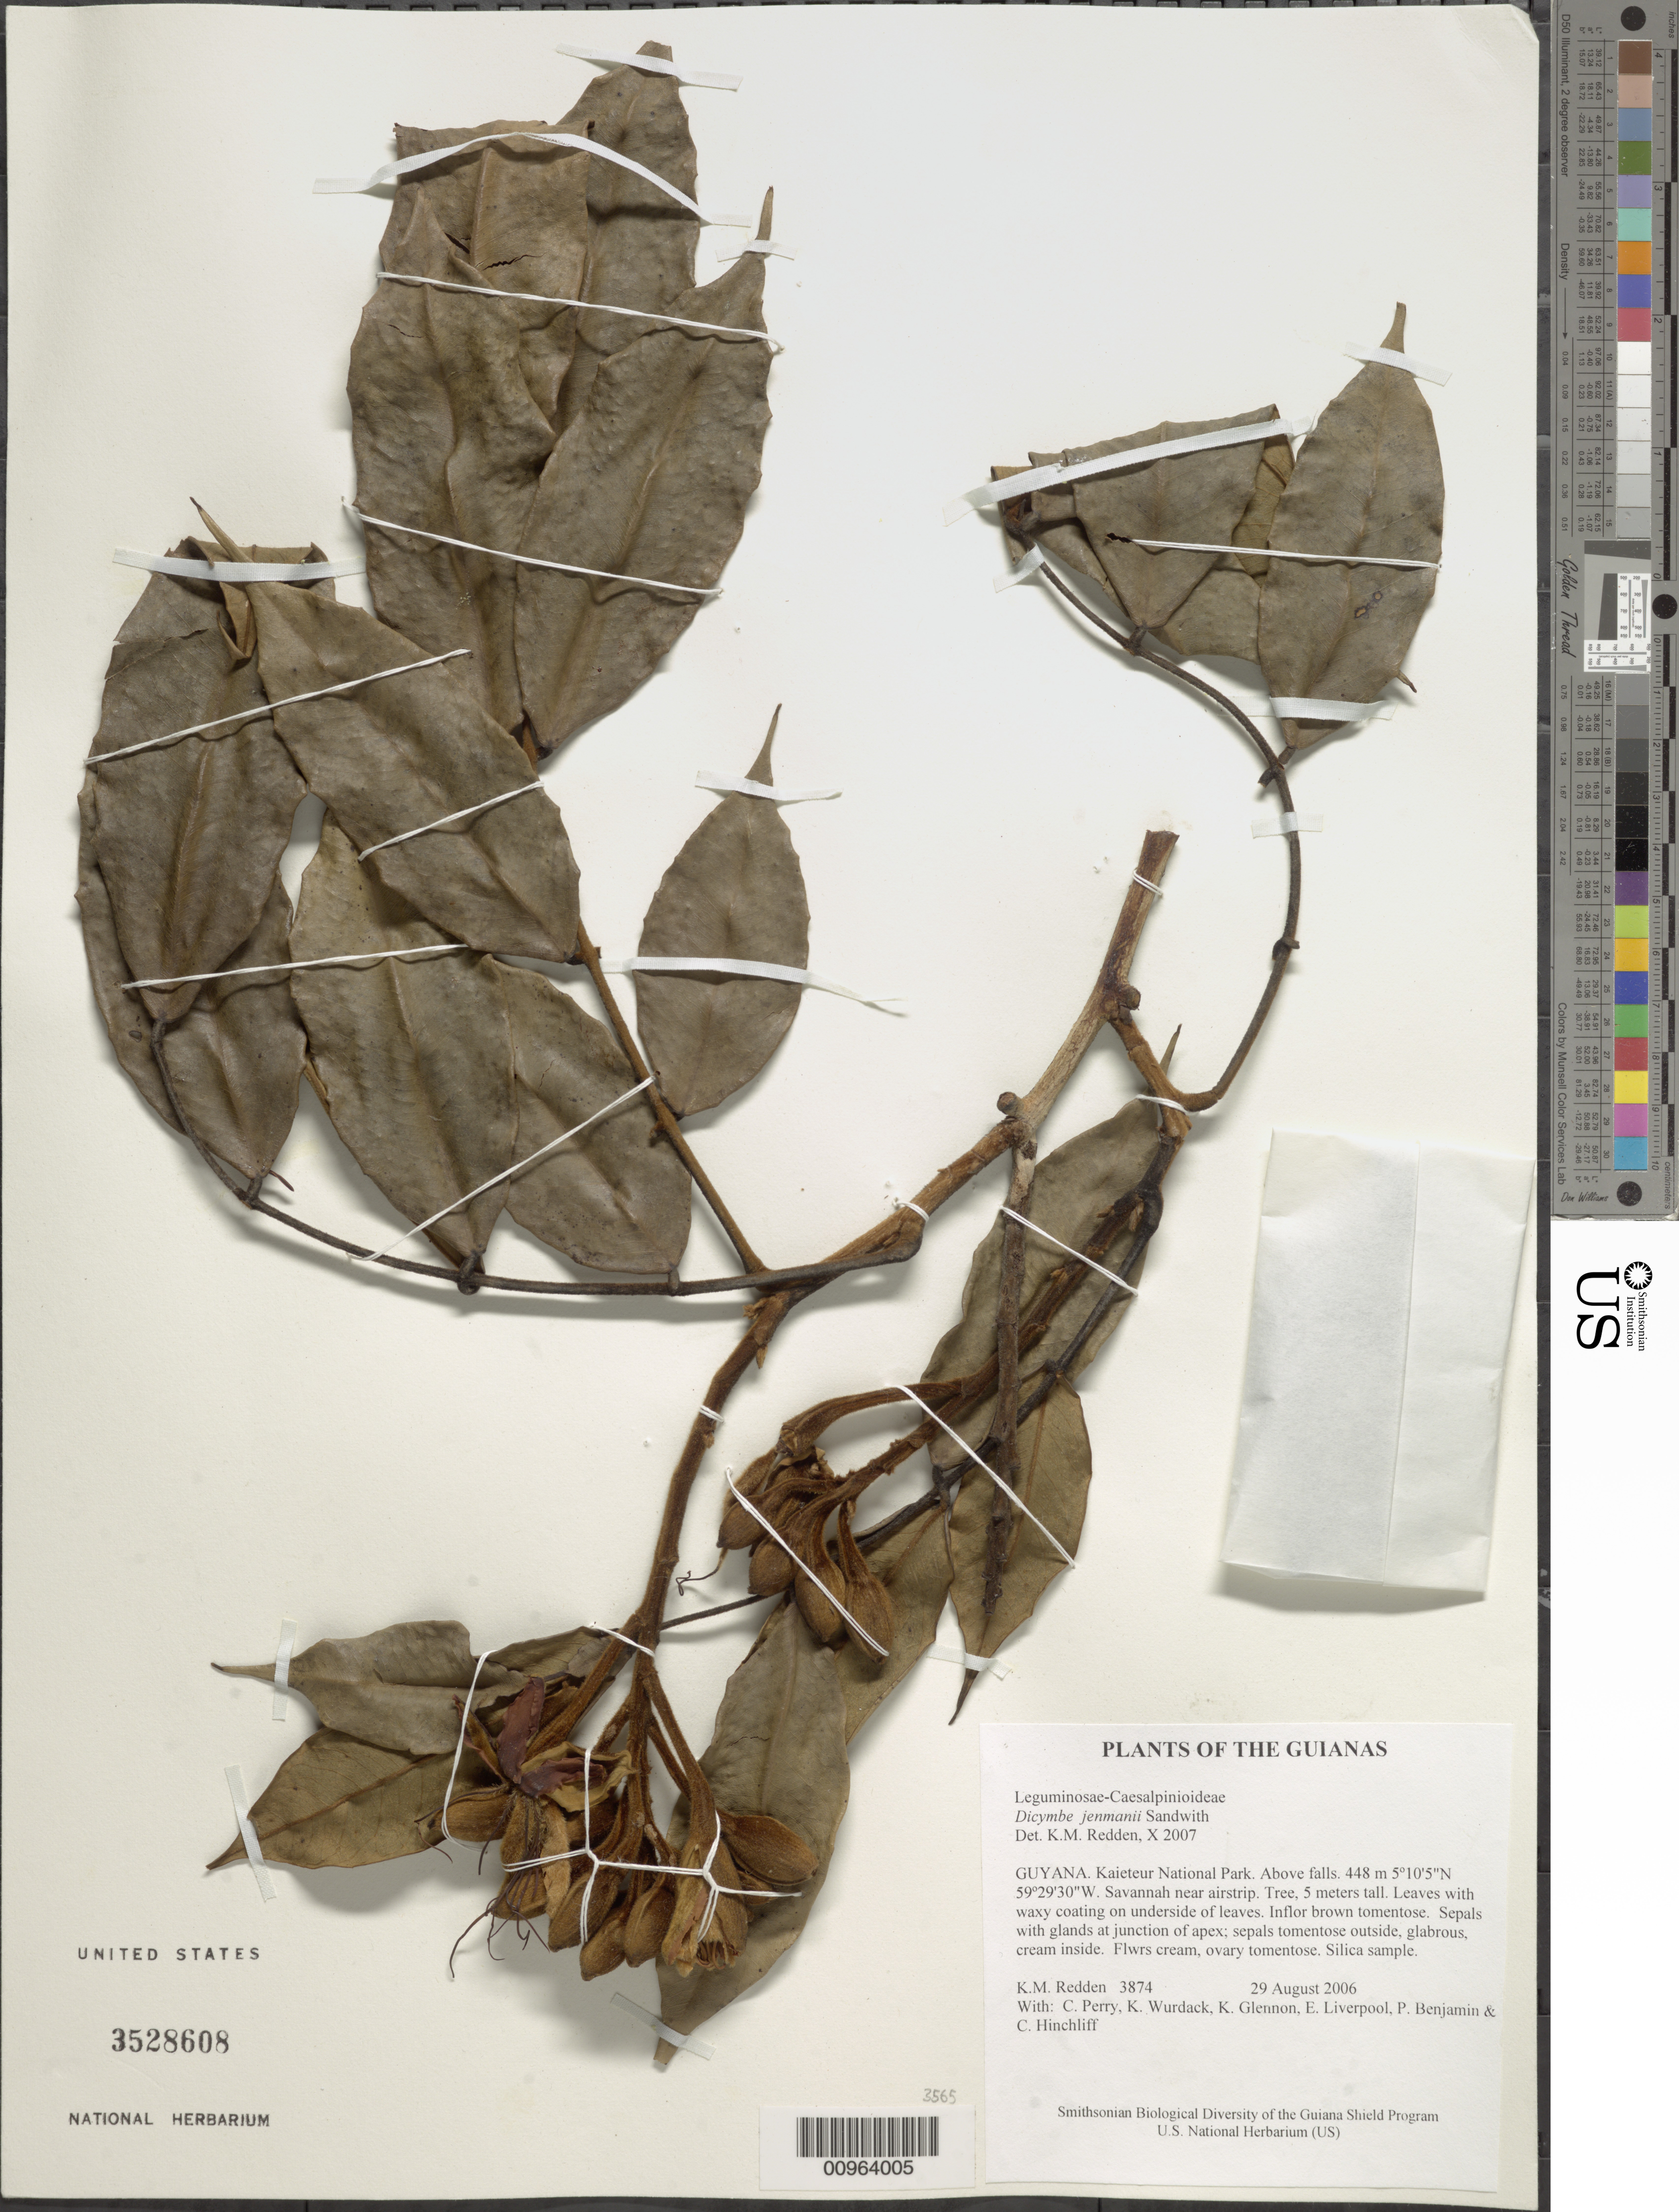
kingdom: Plantae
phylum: Tracheophyta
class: Magnoliopsida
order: Fabales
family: Fabaceae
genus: Dicymbe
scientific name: Dicymbe jenmanii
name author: Sandwith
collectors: K. M. Redden, C. Perry, K. Wurdack, K. Glennon, E. Liverpool, P. Benjamin & C. E. Hinchliff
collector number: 3874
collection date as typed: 29 August 2006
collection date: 2006-08-29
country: Guyana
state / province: Potaro-Siparuni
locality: Kaieteur National Park. Above falls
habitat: Savanna near airstrip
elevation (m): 448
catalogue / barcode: US 3528608